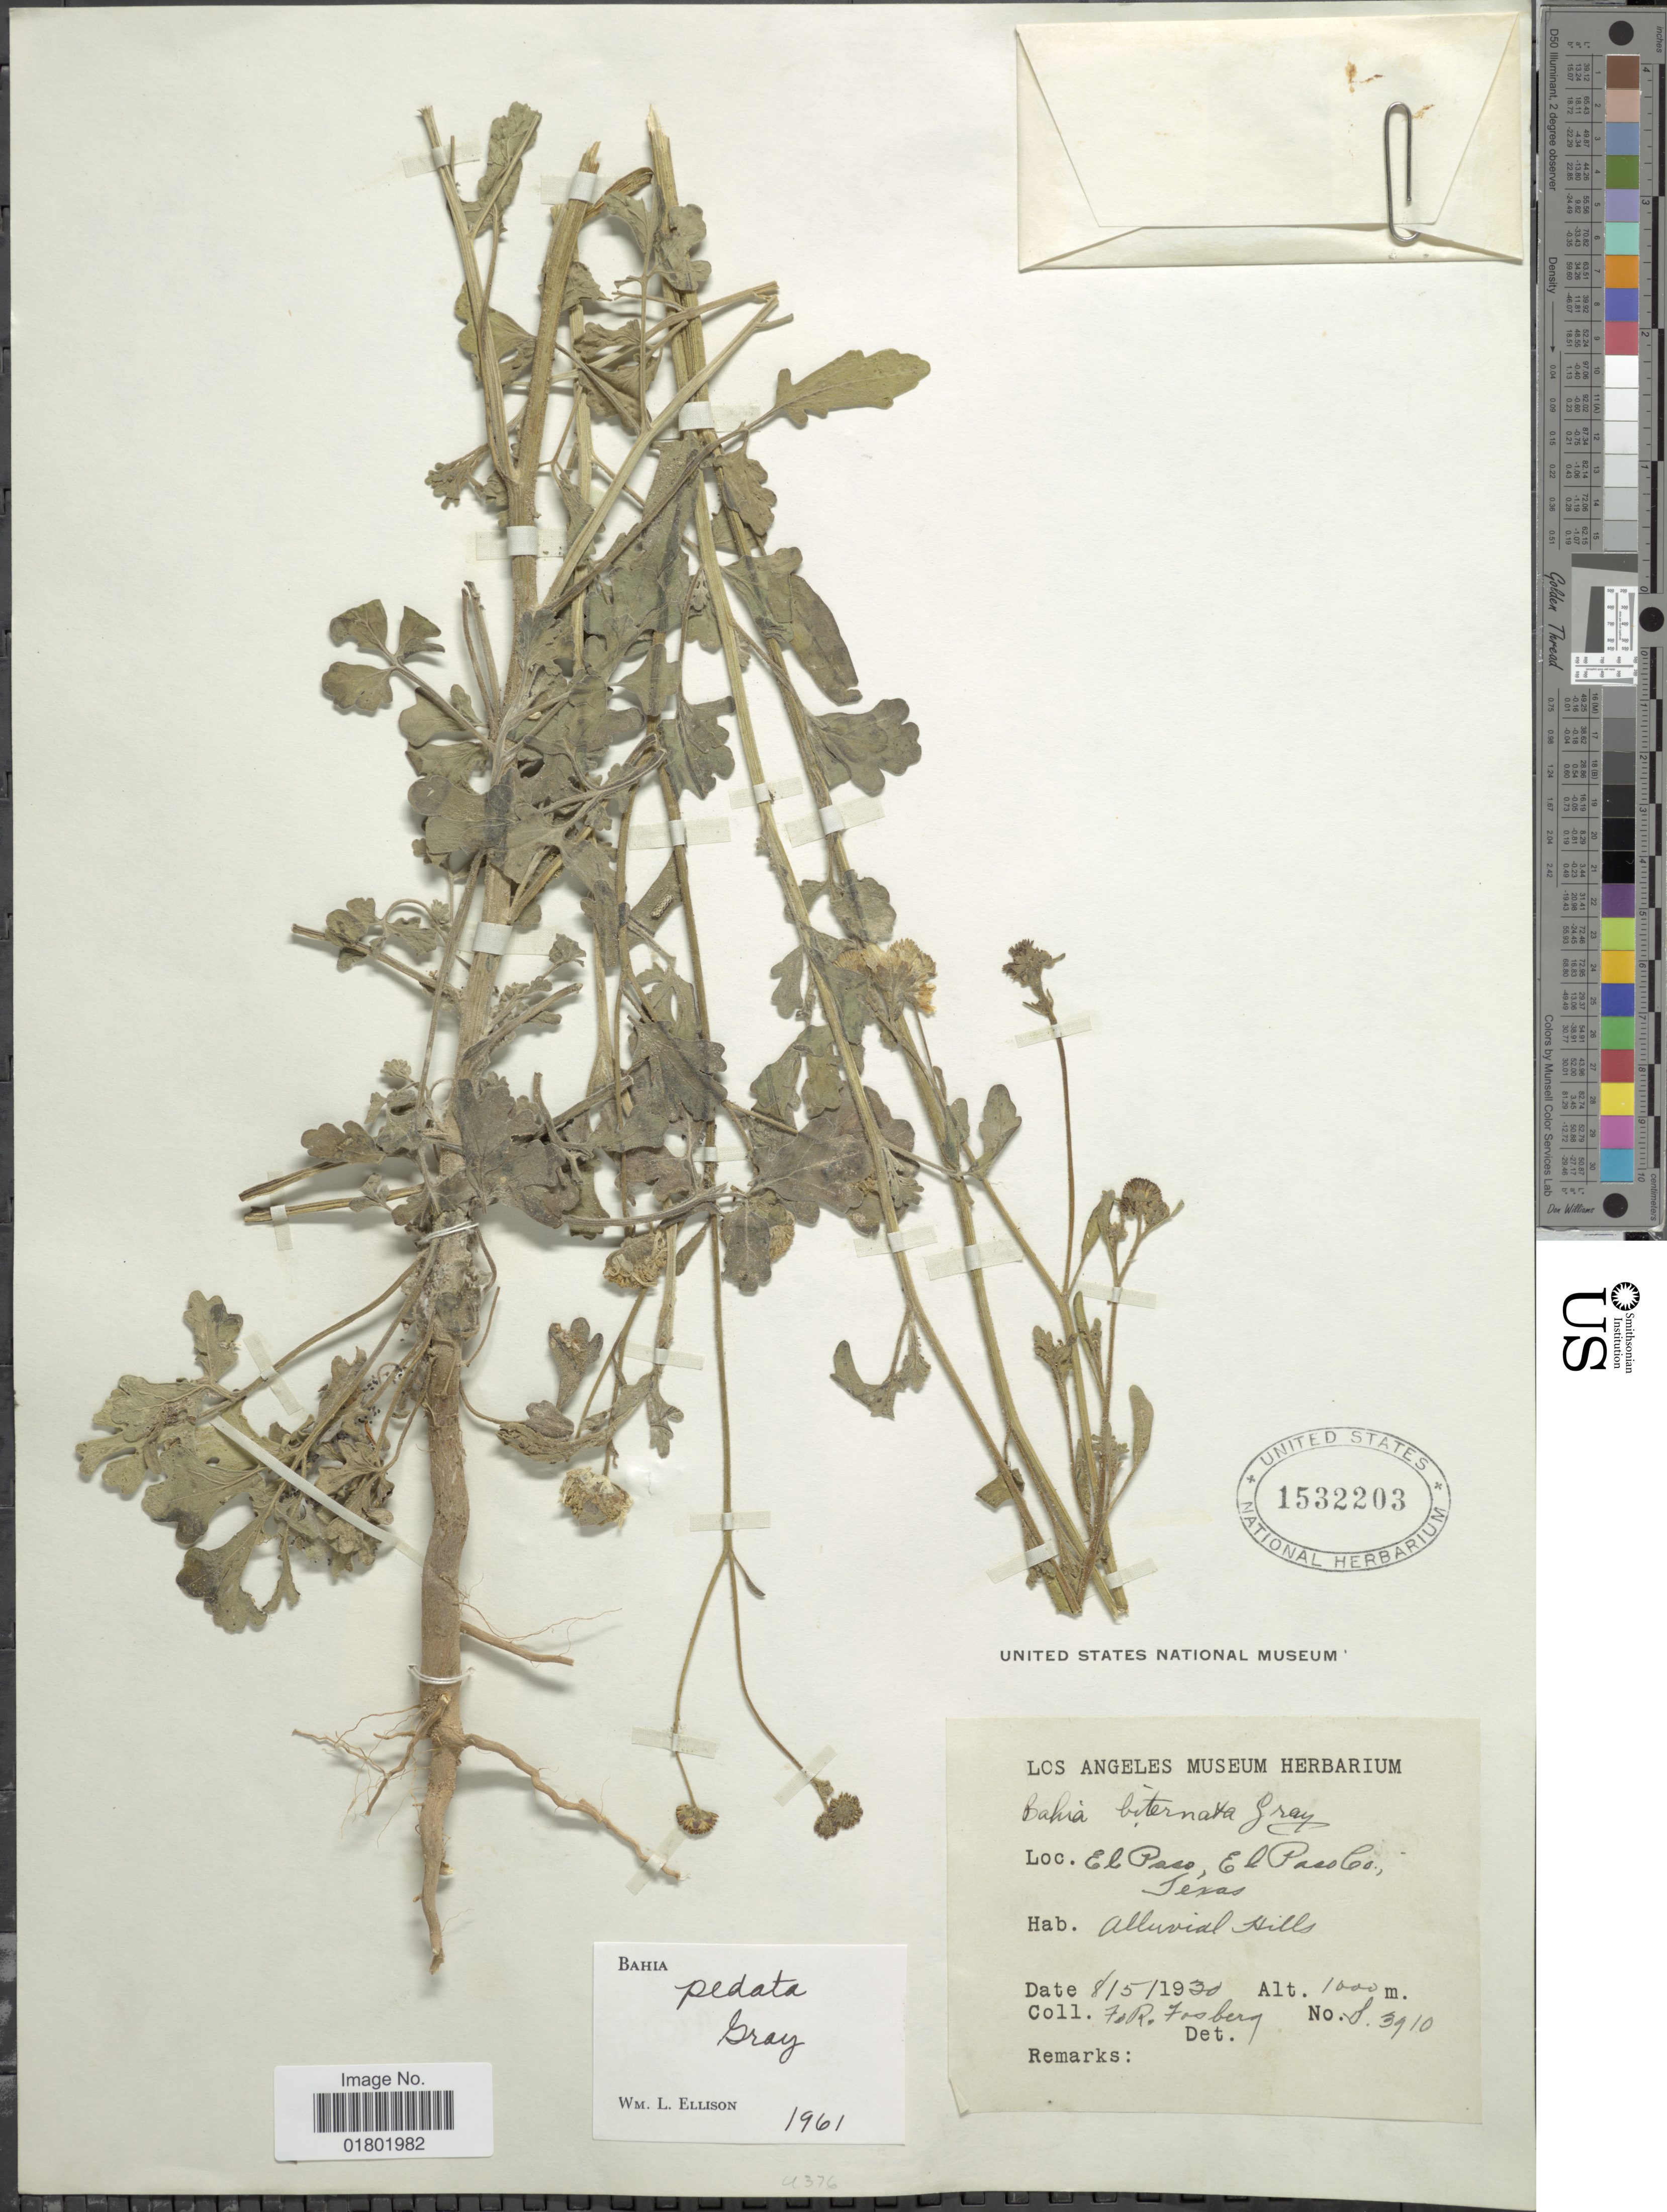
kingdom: Plantae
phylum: Tracheophyta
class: Magnoliopsida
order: Asterales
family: Asteraceae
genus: Bahia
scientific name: Bahia pedata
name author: A. Gray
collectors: F. R. Fosberg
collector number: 83910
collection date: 1930-08-05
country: Mexico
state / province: Zacatecas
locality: El Pasp, El Paso Co.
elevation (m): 1000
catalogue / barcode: US 1532203